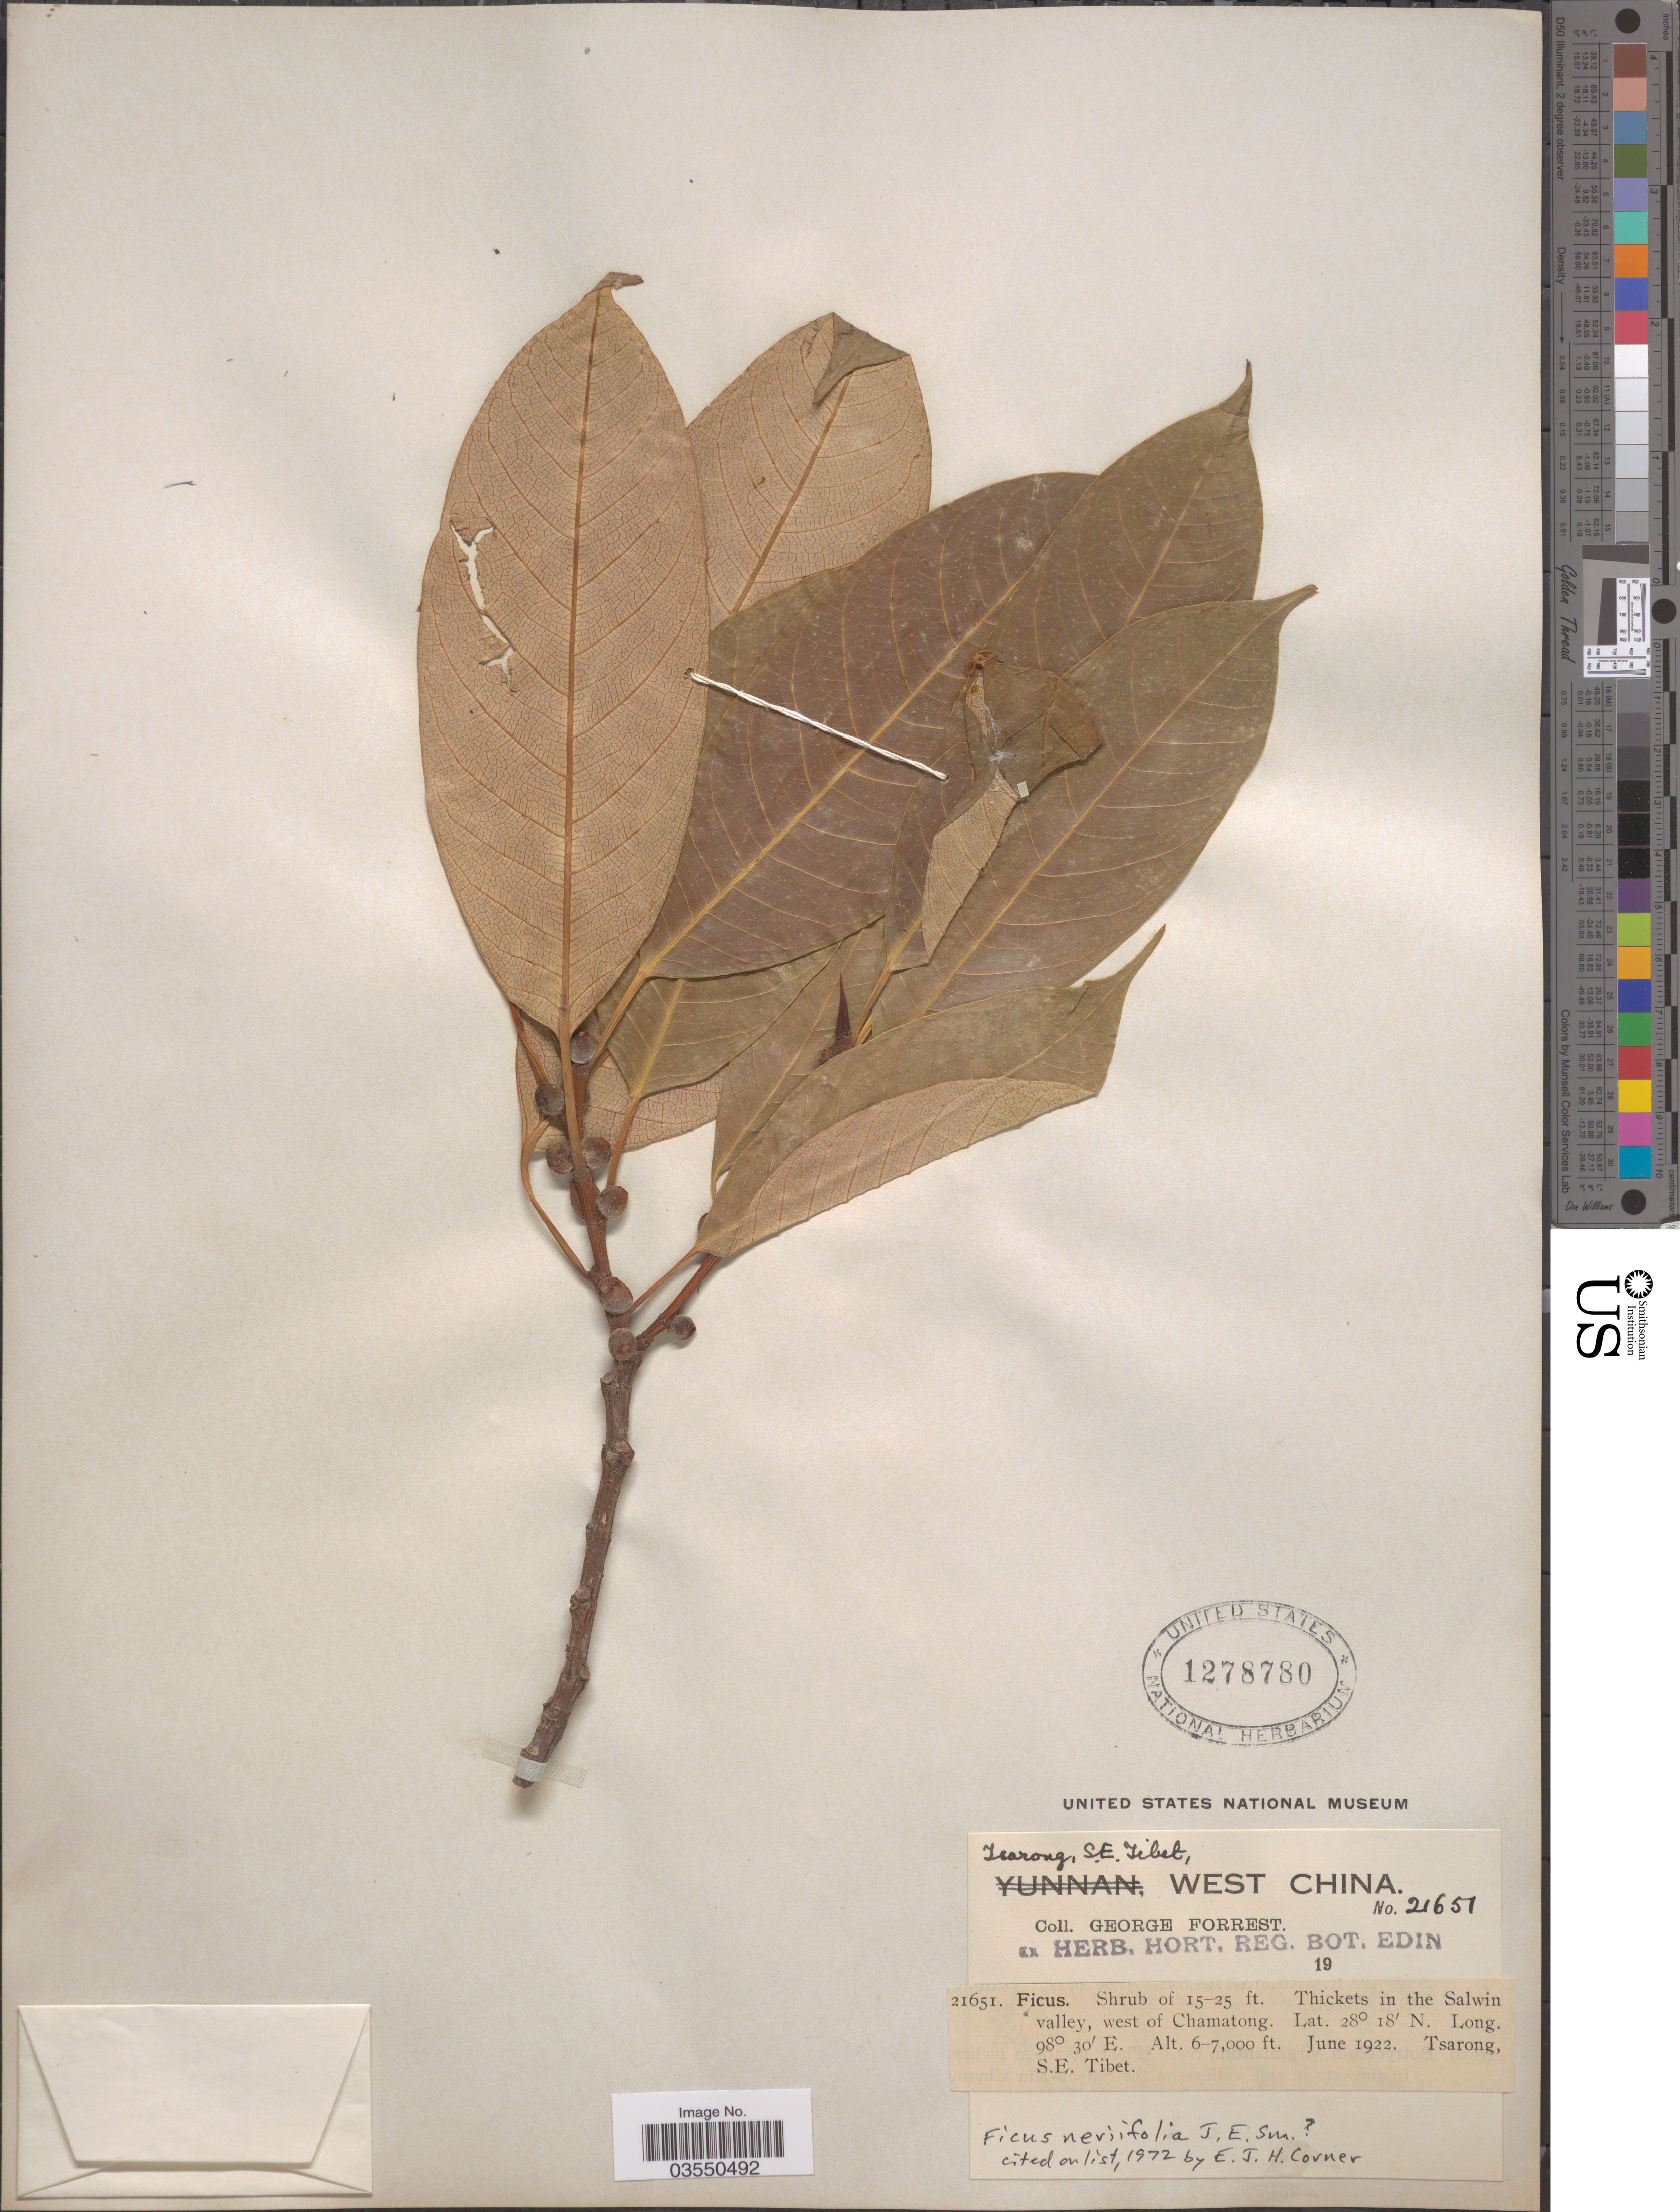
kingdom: Plantae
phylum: Tracheophyta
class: Magnoliopsida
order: Rosales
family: Moraceae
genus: Ficus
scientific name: Ficus neriifolia var. neriifolia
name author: Sm.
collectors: G. Forrest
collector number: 21651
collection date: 1922-06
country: China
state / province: Xizang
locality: Tsarong. S. E. Tibet. West China. Salwin valley, west of Chamatong.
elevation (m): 1829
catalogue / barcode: US 1278780